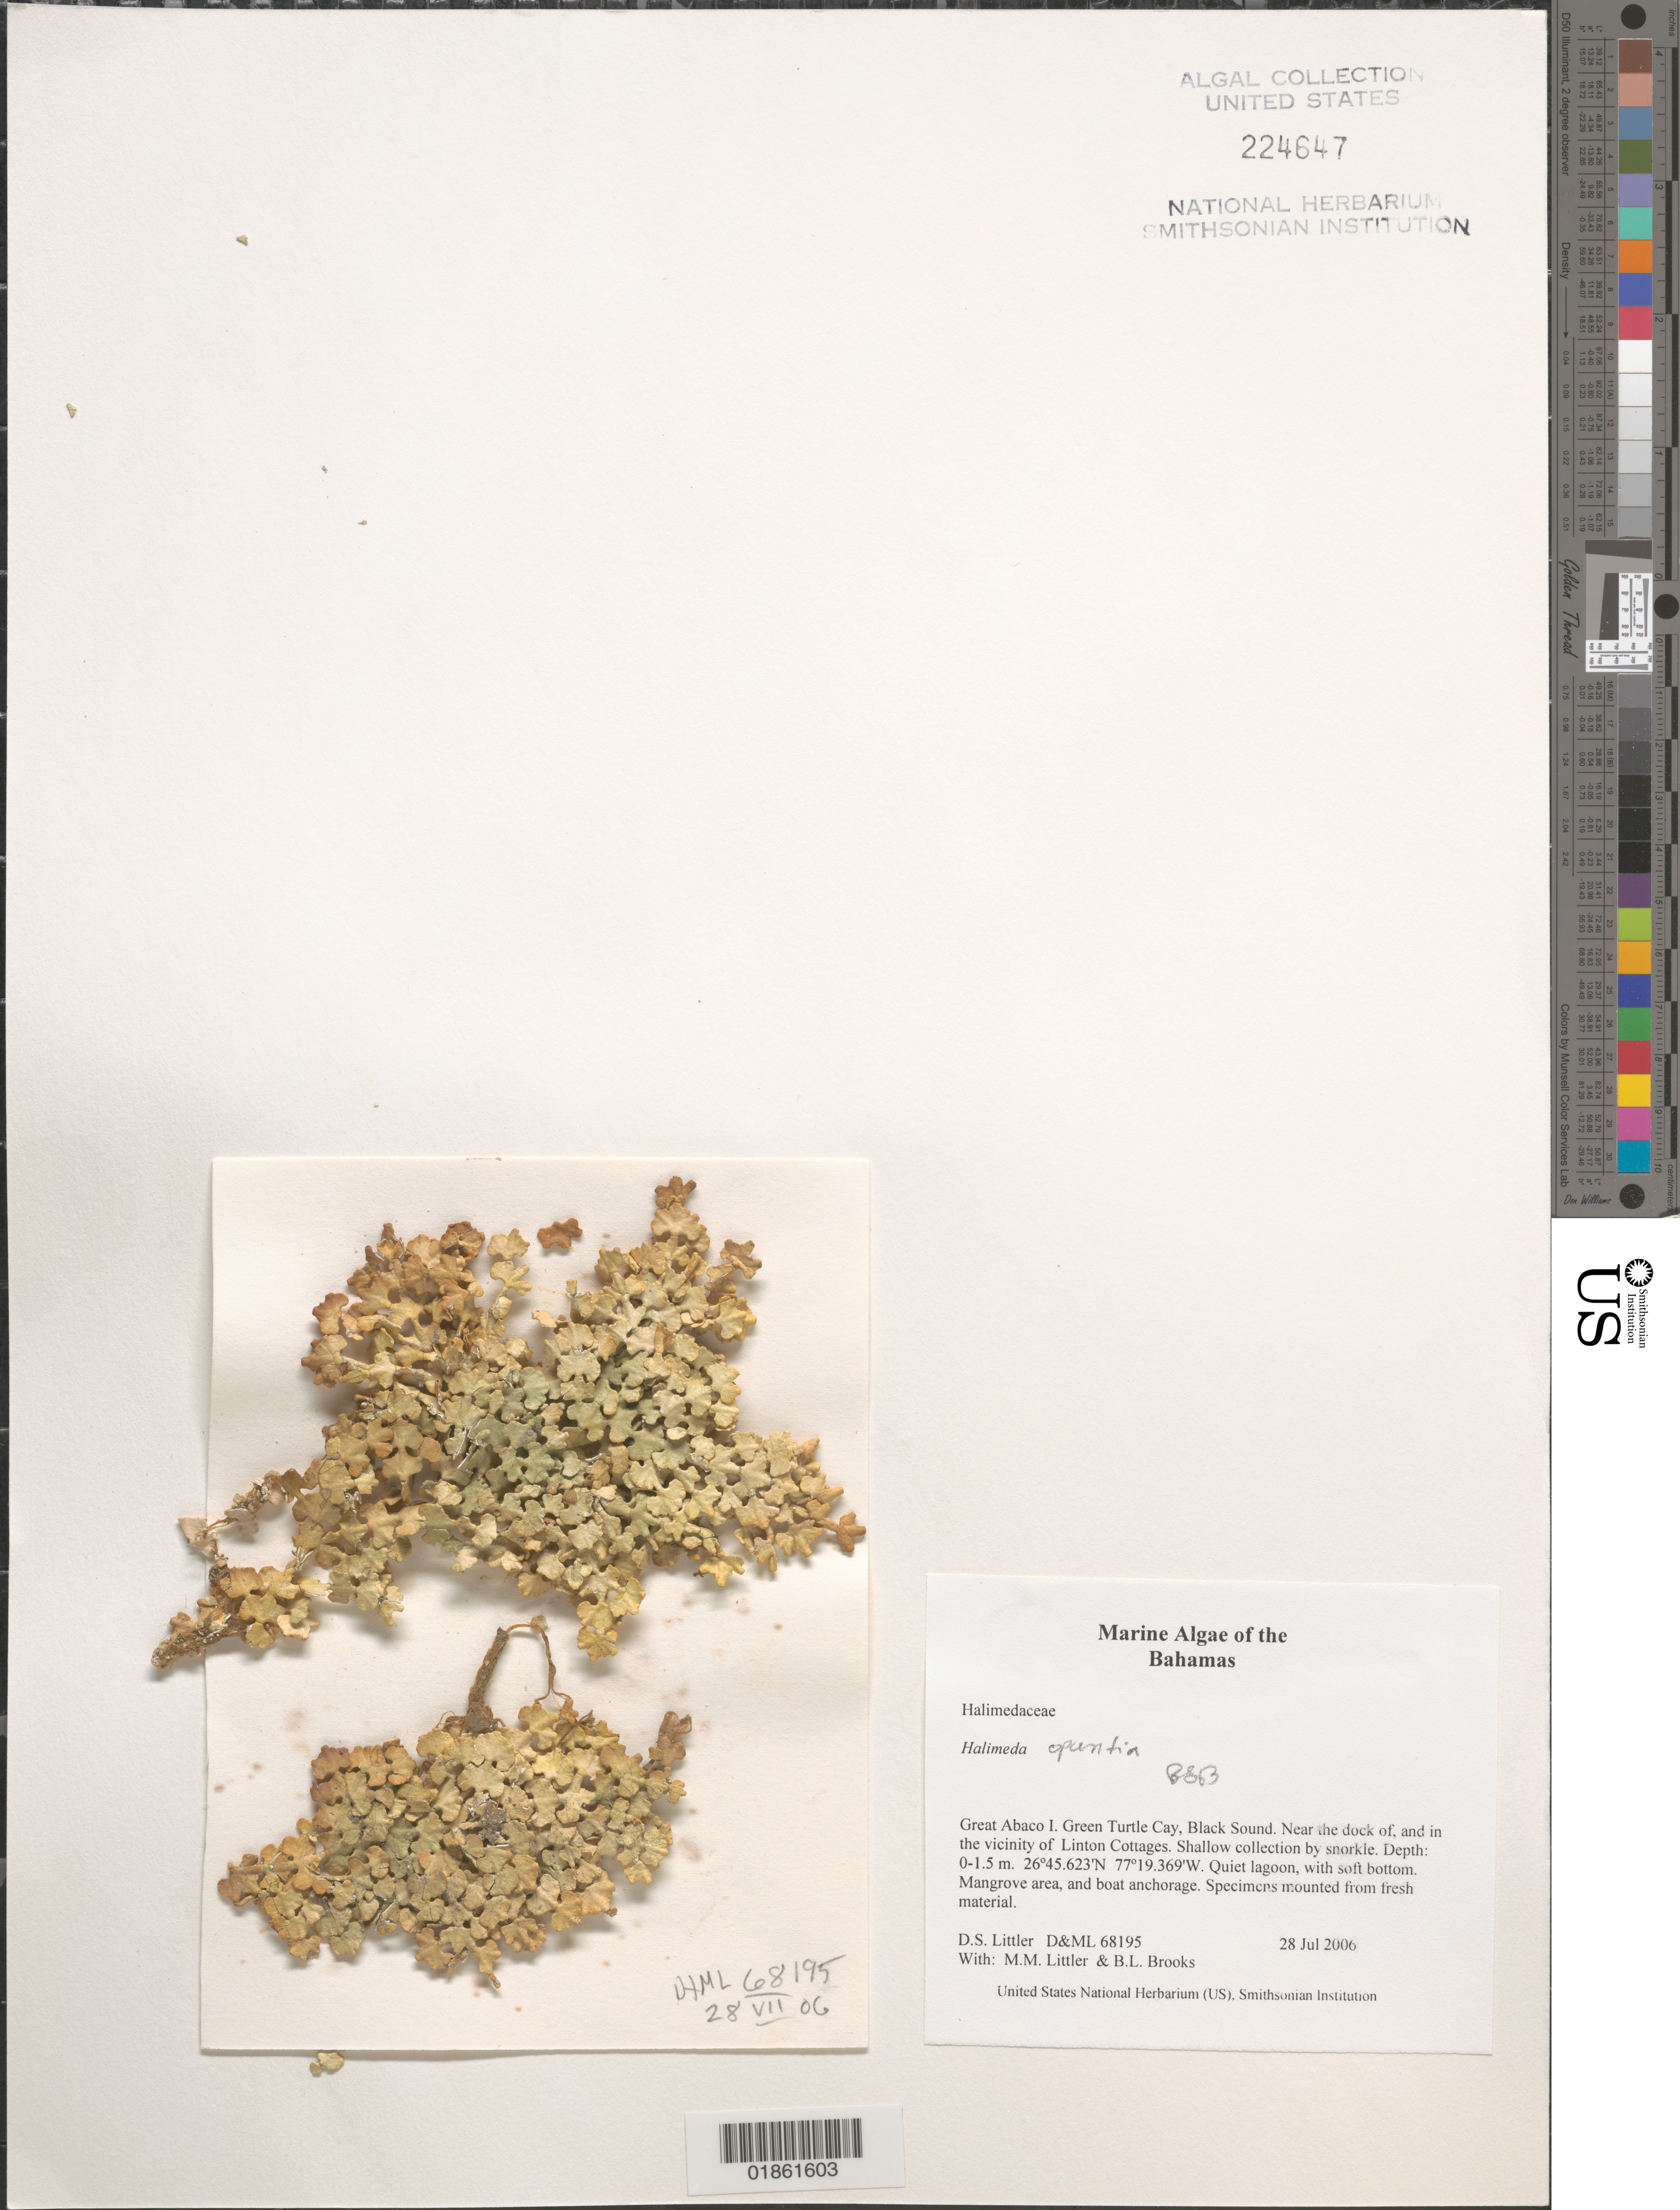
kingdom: Plantae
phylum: Chlorophyta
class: Ulvophyceae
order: Bryopsidales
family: Halimedaceae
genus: Halimeda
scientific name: Halimeda sp.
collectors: M. M. Littler, D. S. Littler & B. Brooks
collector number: D&ML 68195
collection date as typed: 28 Jul 2006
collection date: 2006-07-28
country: Bahamas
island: Green Turtle Cay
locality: Black Sound around the dock off Linton Cottages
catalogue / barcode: US 224647